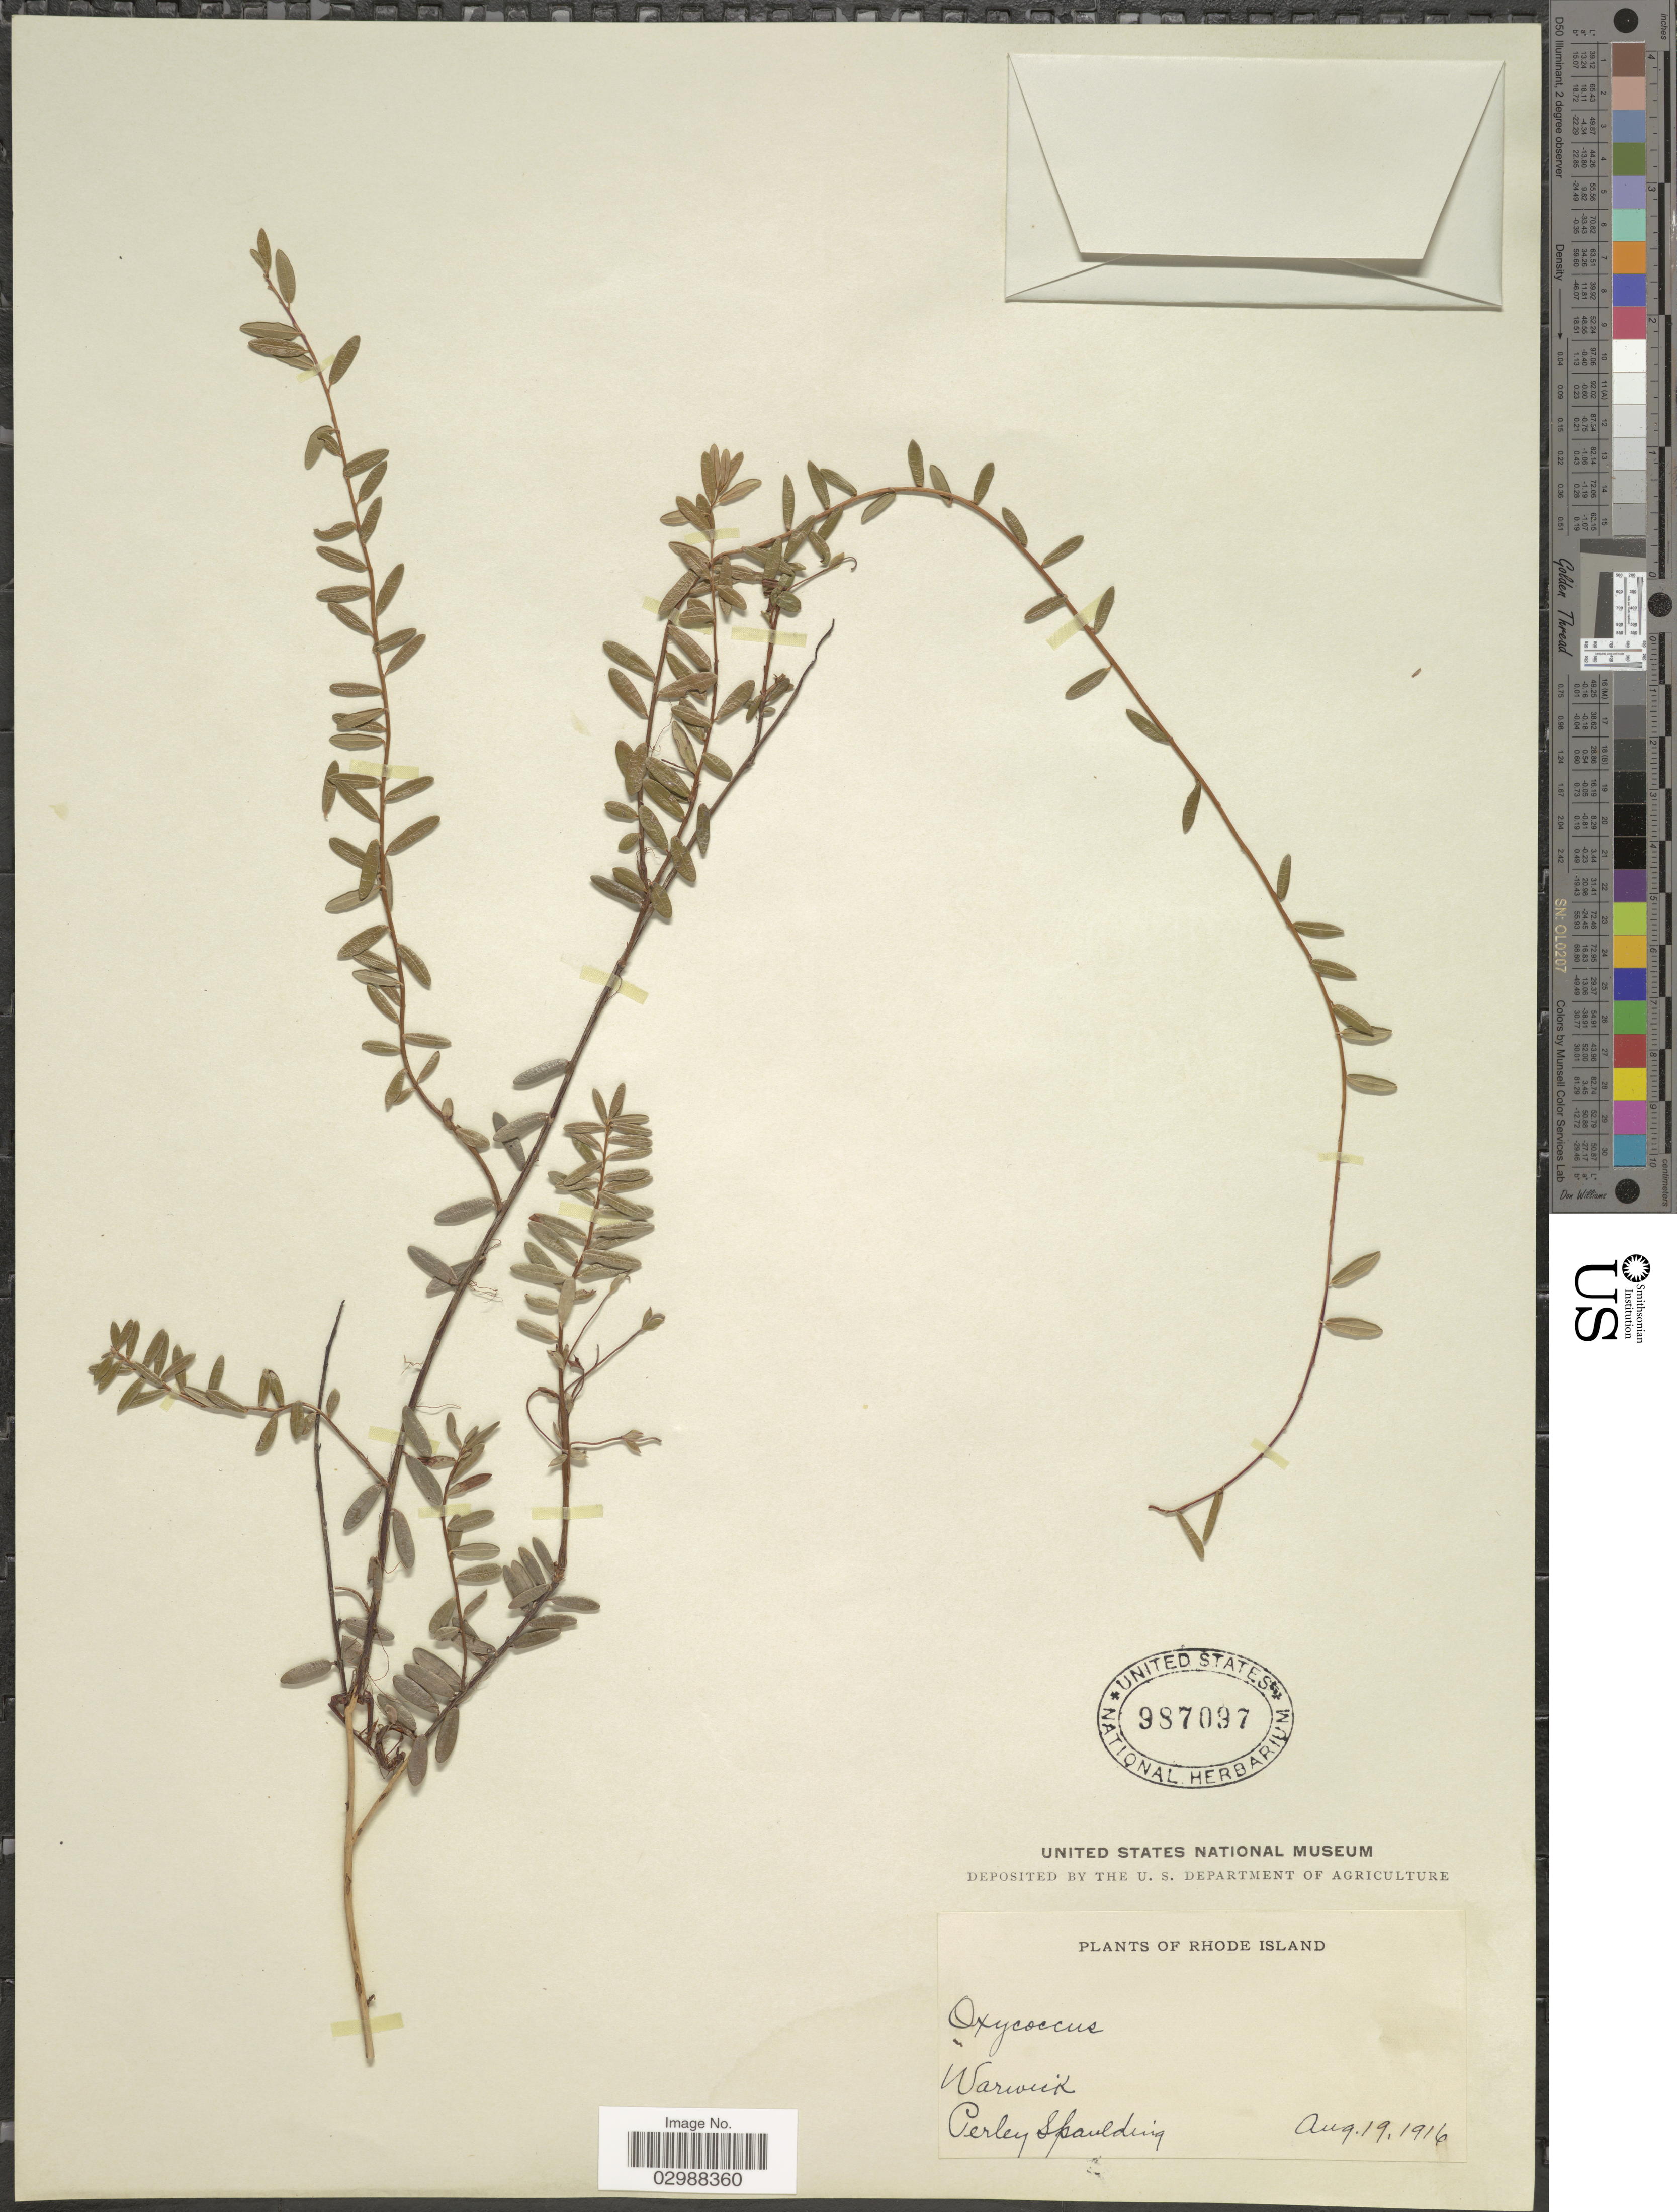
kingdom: Plantae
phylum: Tracheophyta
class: Magnoliopsida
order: Ericales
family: Ericaceae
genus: Vaccinium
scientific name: Vaccinium macrocarpon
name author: Aiton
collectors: P. Spaulding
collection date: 1916-08-19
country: United States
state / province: Rhode Island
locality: Warwick.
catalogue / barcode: US 987097